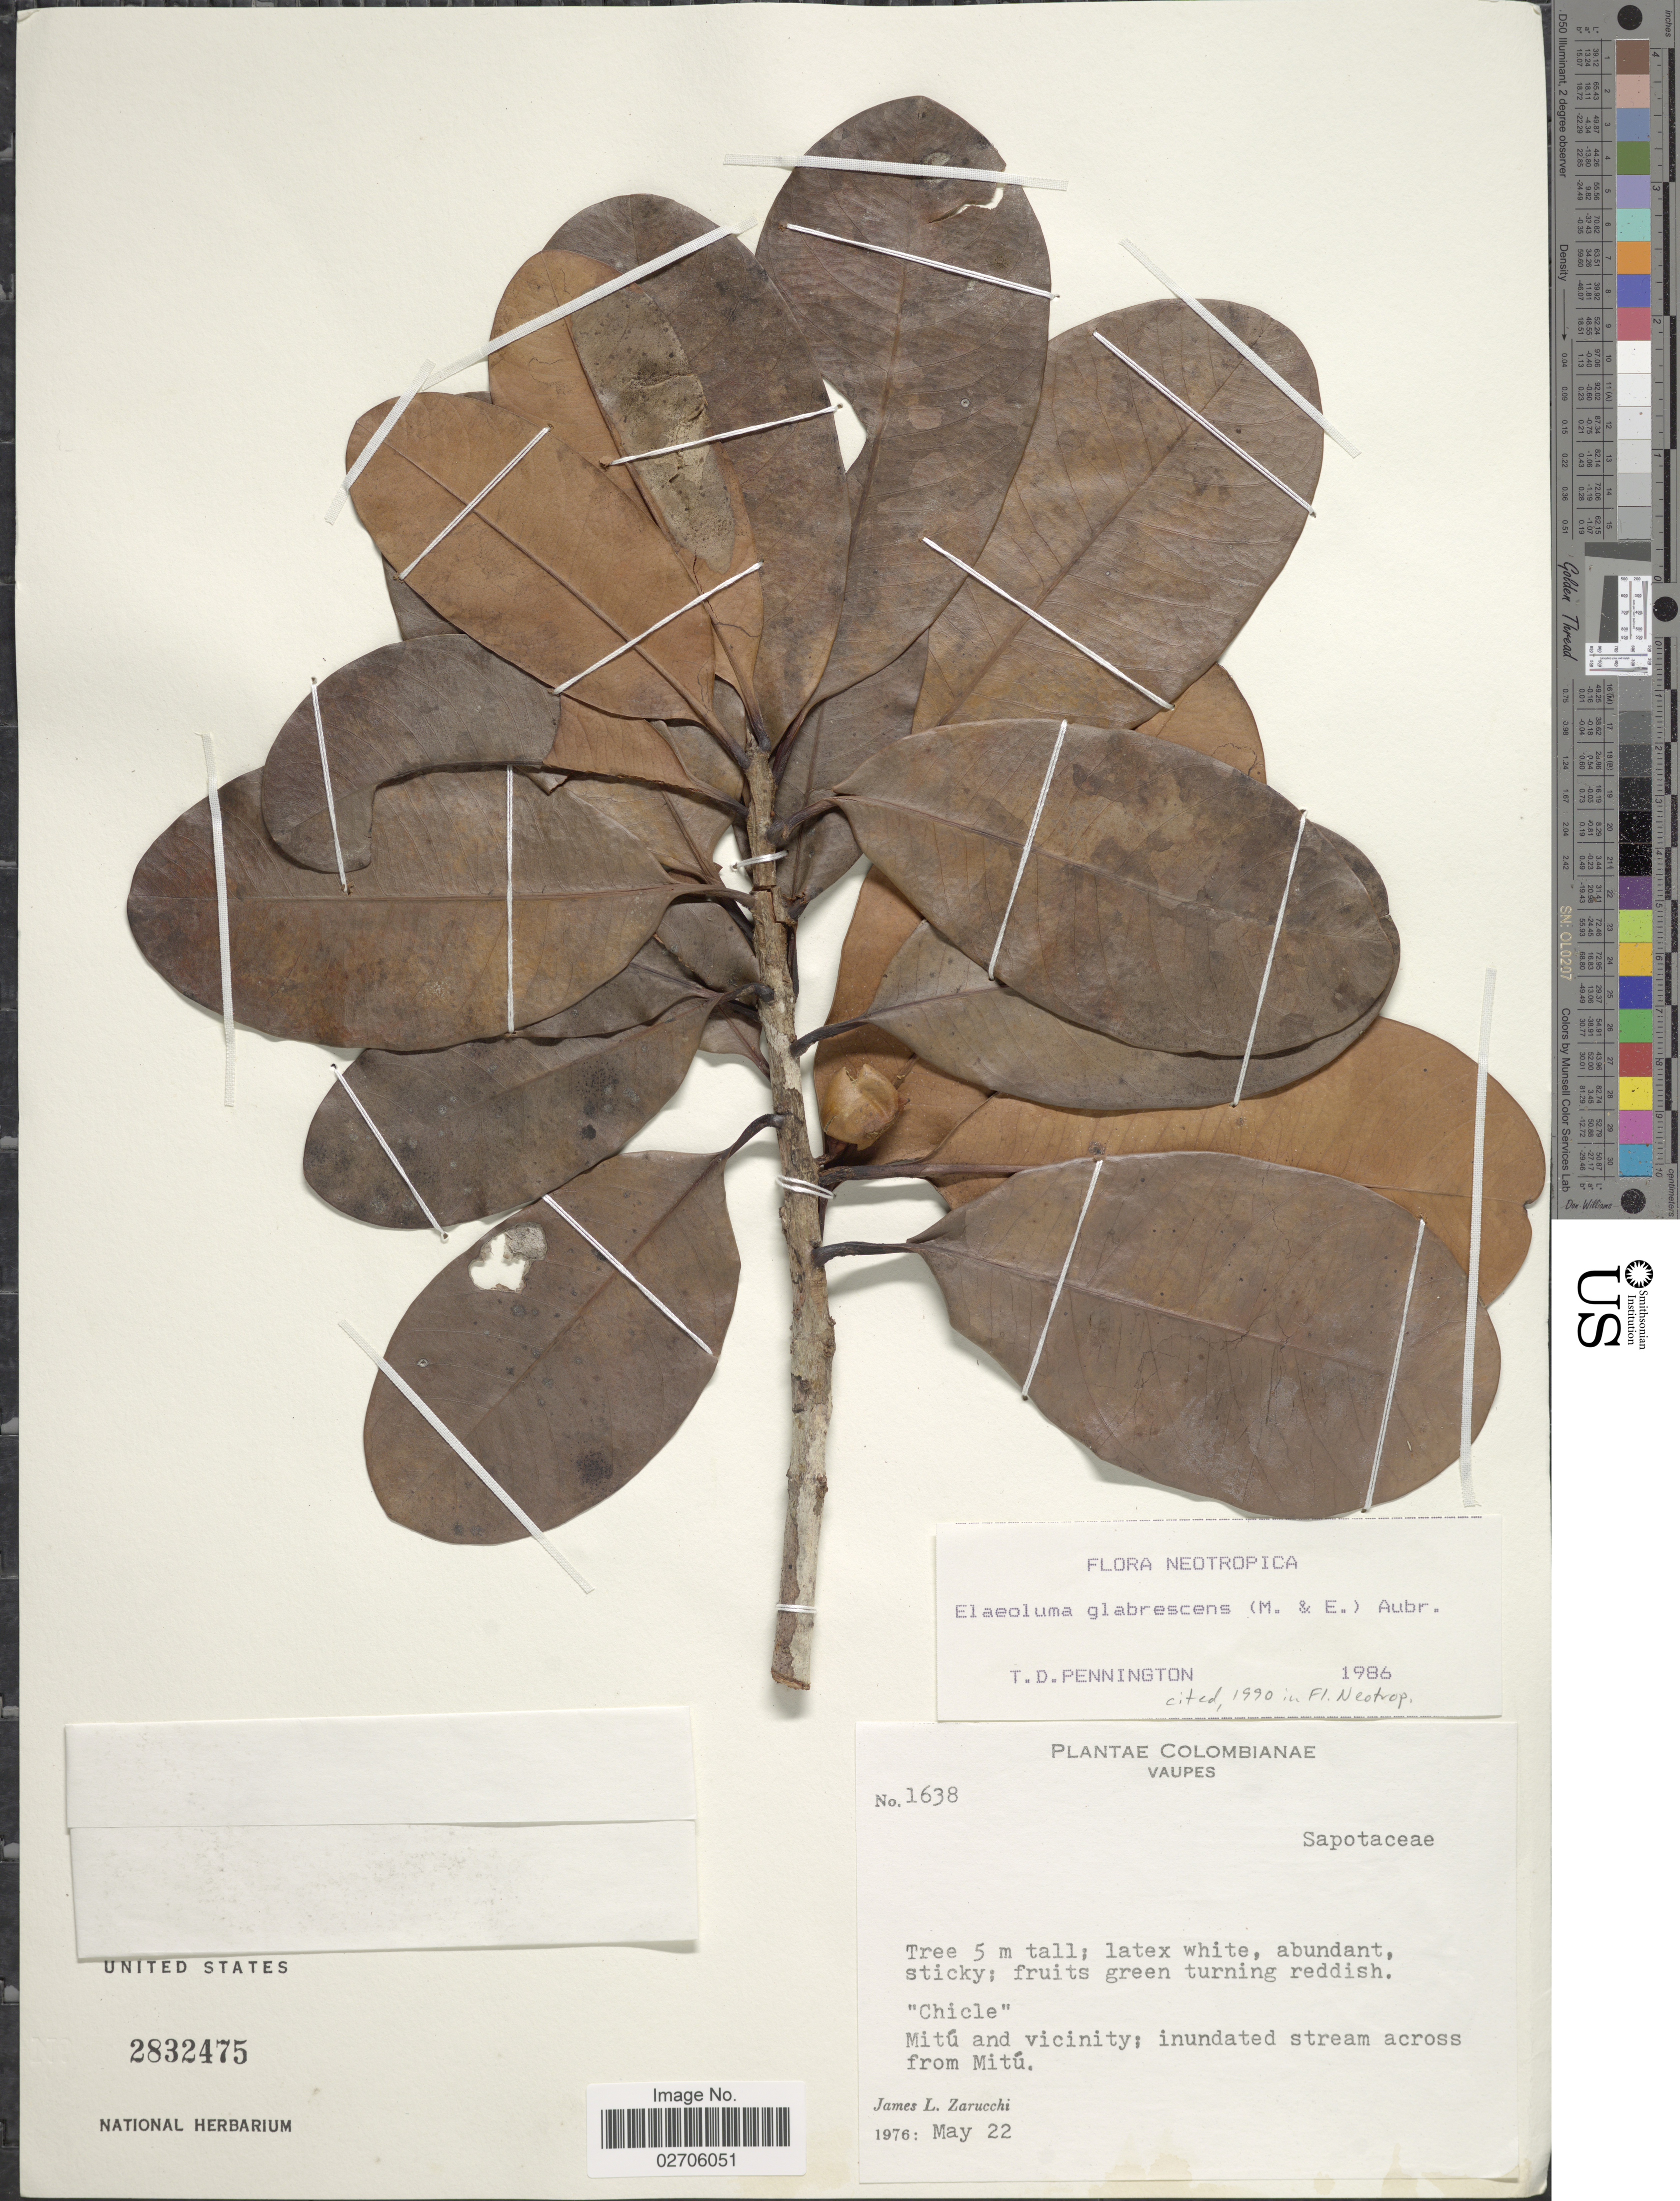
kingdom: Plantae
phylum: Tracheophyta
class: Magnoliopsida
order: Ericales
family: Sapotaceae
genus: Elaeoluma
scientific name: Elaeoluma glabrescens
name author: (Mart. & Eichler) Aubrév.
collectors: J. L. Zarucchi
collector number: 1638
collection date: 1976-05-22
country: Colombia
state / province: Vaupés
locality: Chicle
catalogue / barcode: US 2832475